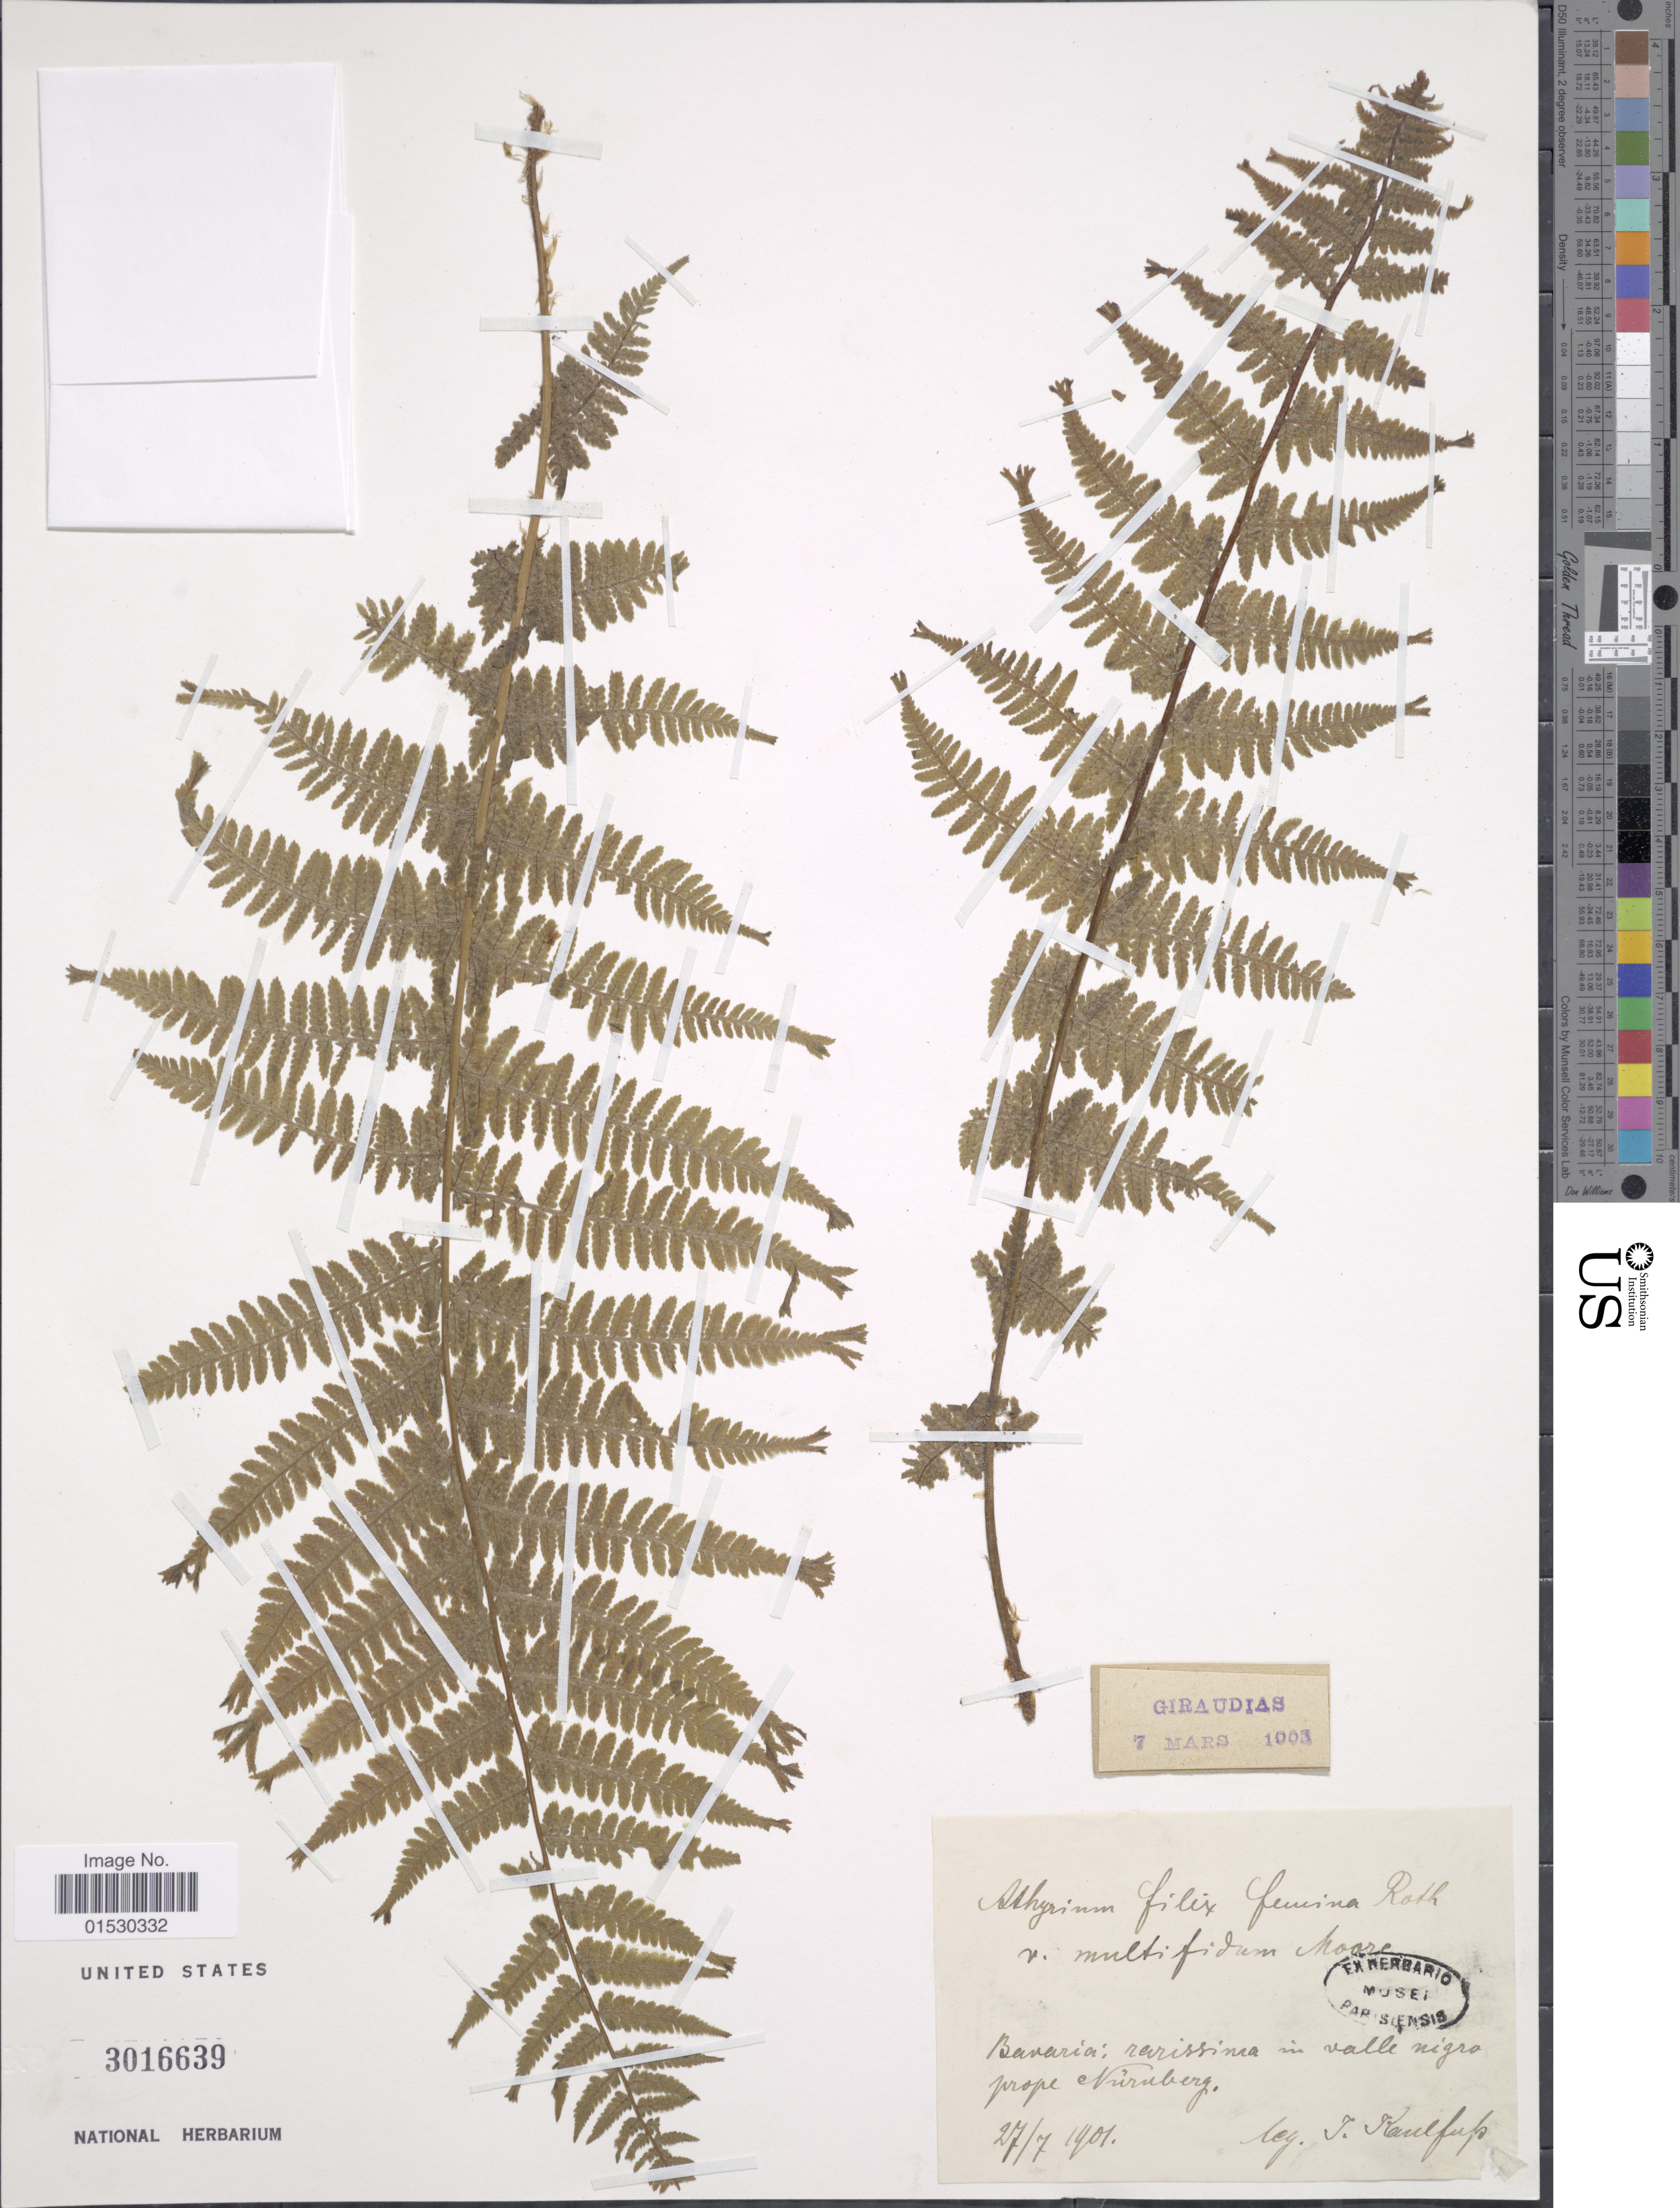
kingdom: Plantae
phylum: Tracheophyta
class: Polypodiopsida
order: Polypodiales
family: Athyriaceae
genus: Athyrium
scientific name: Athyrium filix-femina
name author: (L.) Roth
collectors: T. Kaulfup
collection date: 1901-07-27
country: Germany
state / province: Bayern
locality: Revissima in valle nigro prope Nuruberg [interpreted]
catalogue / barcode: US 3016639